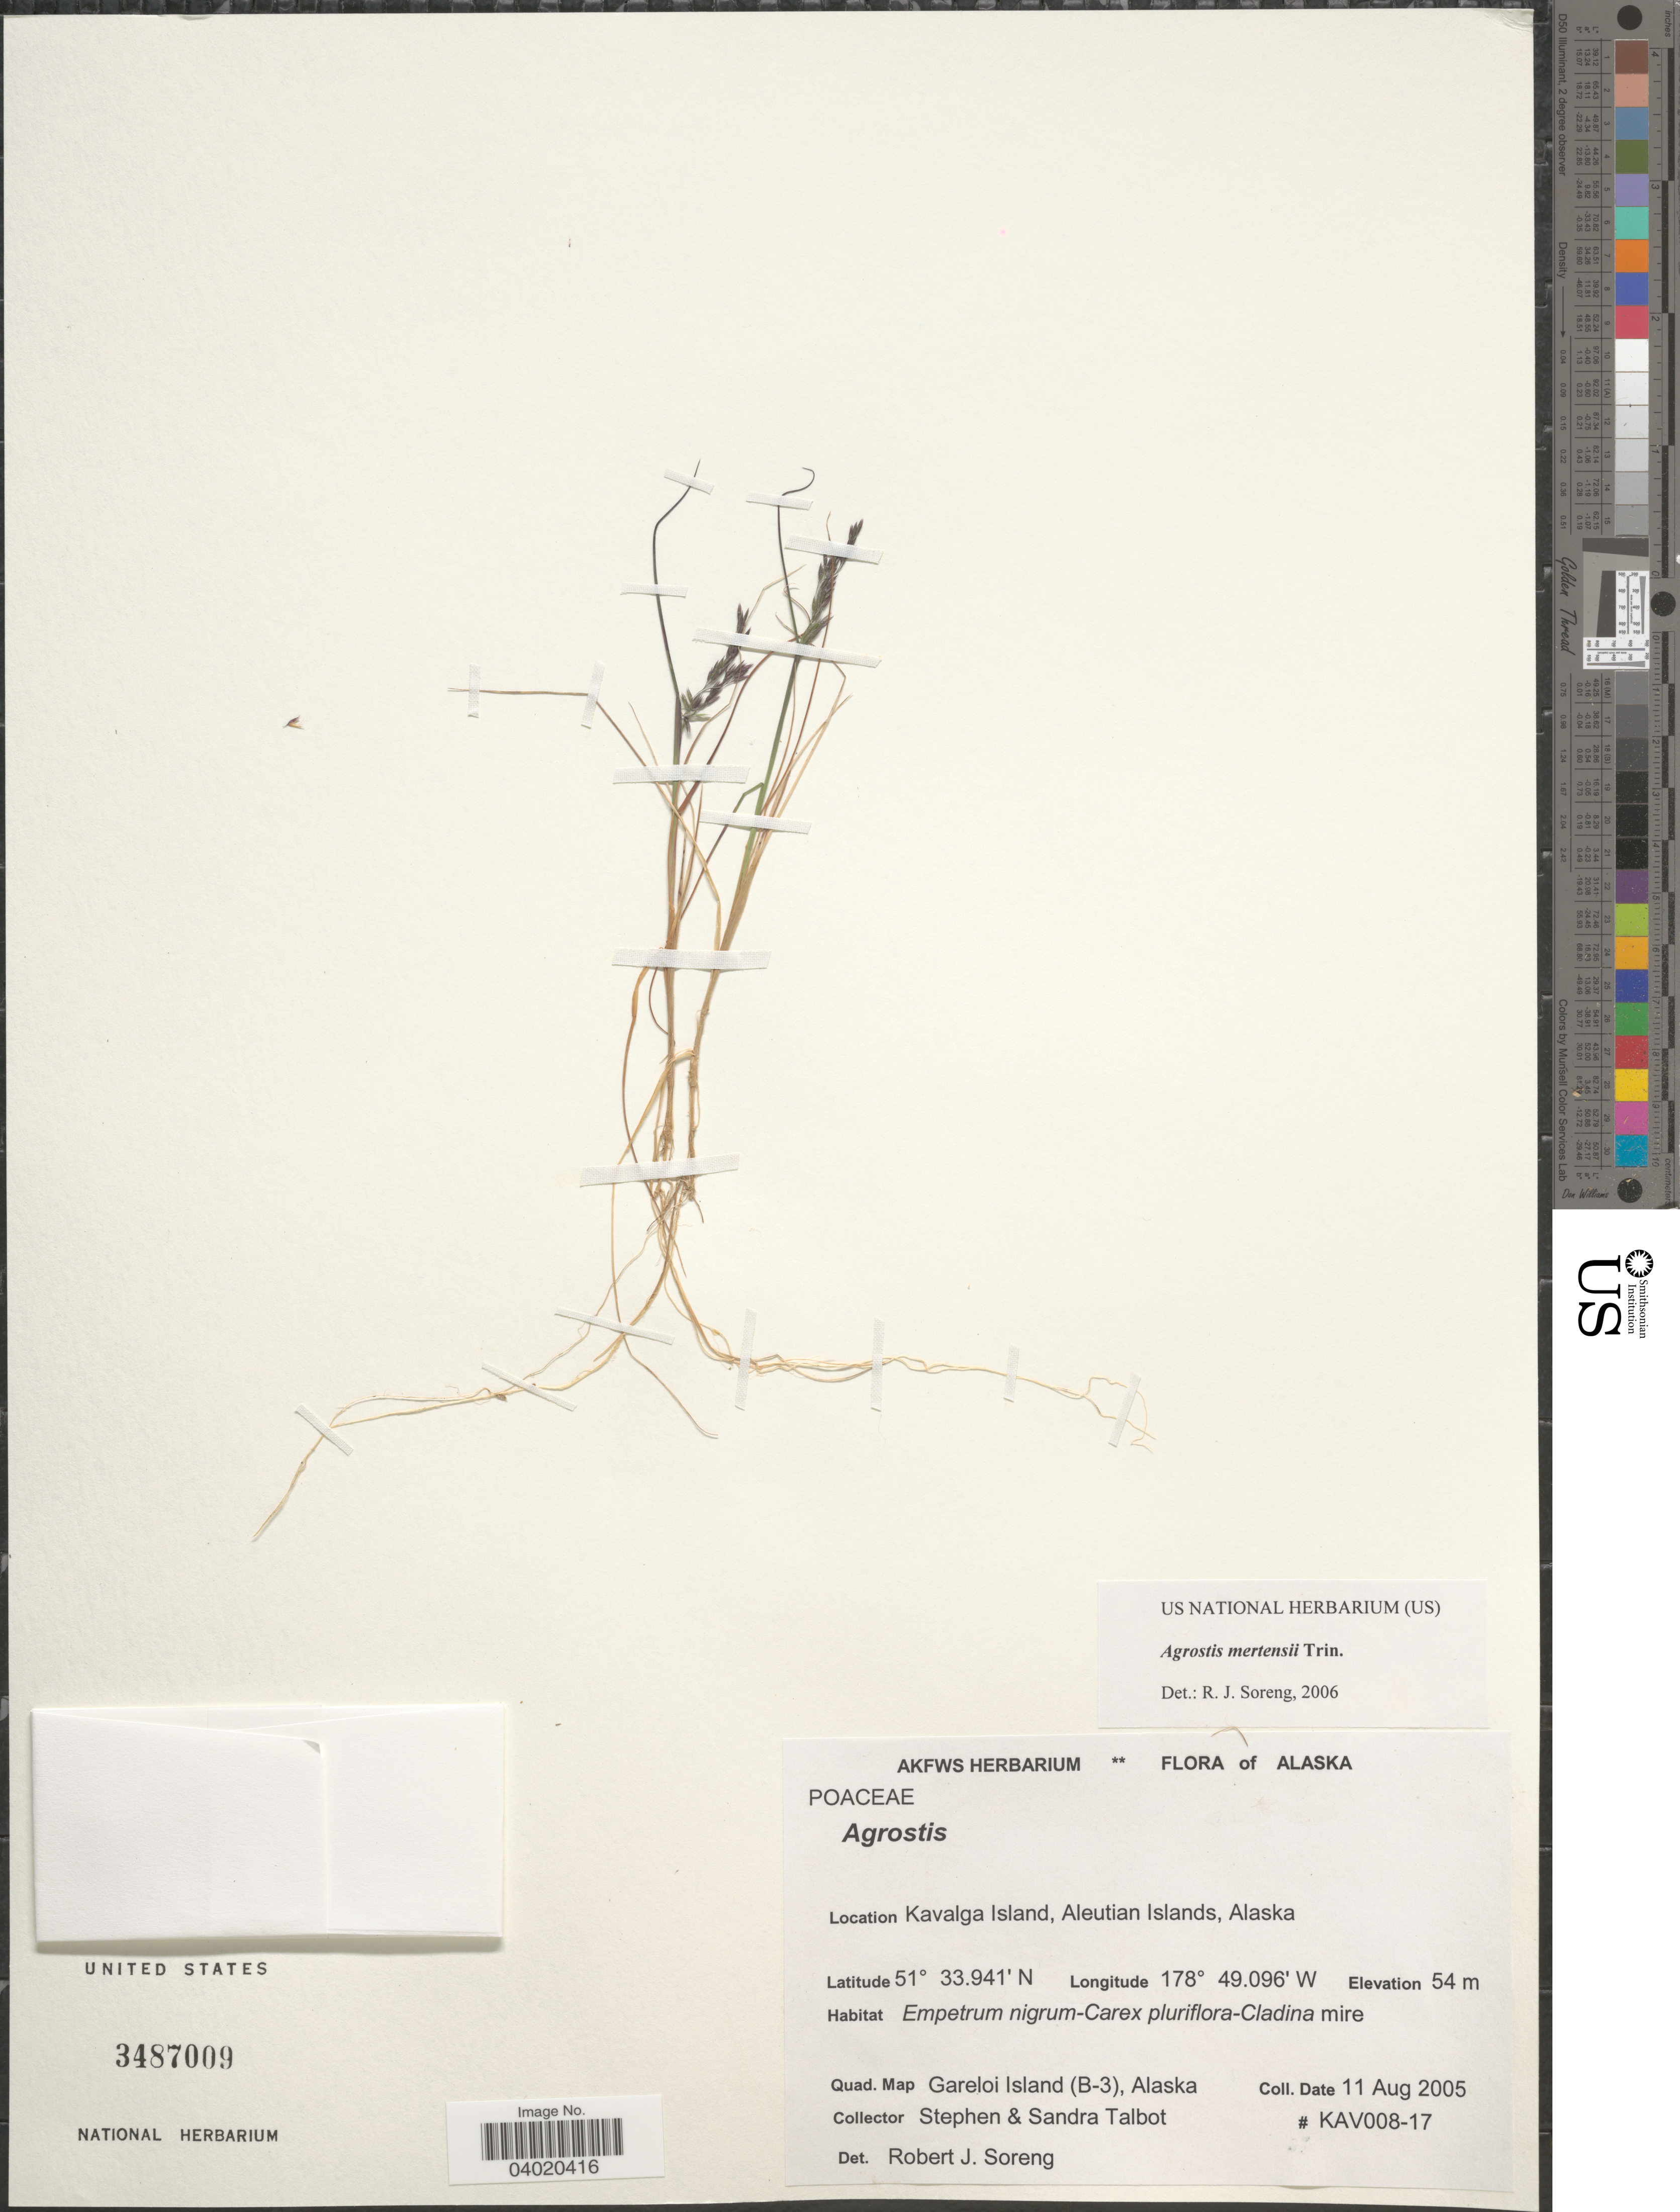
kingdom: Plantae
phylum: Tracheophyta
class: Liliopsida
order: Poales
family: Poaceae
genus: Agrostis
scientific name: Agrostis mertensii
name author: Trin.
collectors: S. S. Talbot & S. Talbot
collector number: KAV008-17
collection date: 2005-08-11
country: United States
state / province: Alaska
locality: Kavalga Island, Aleutian Islands. Quad. Map Gareloi Island (B-3).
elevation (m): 54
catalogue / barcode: US 3487009